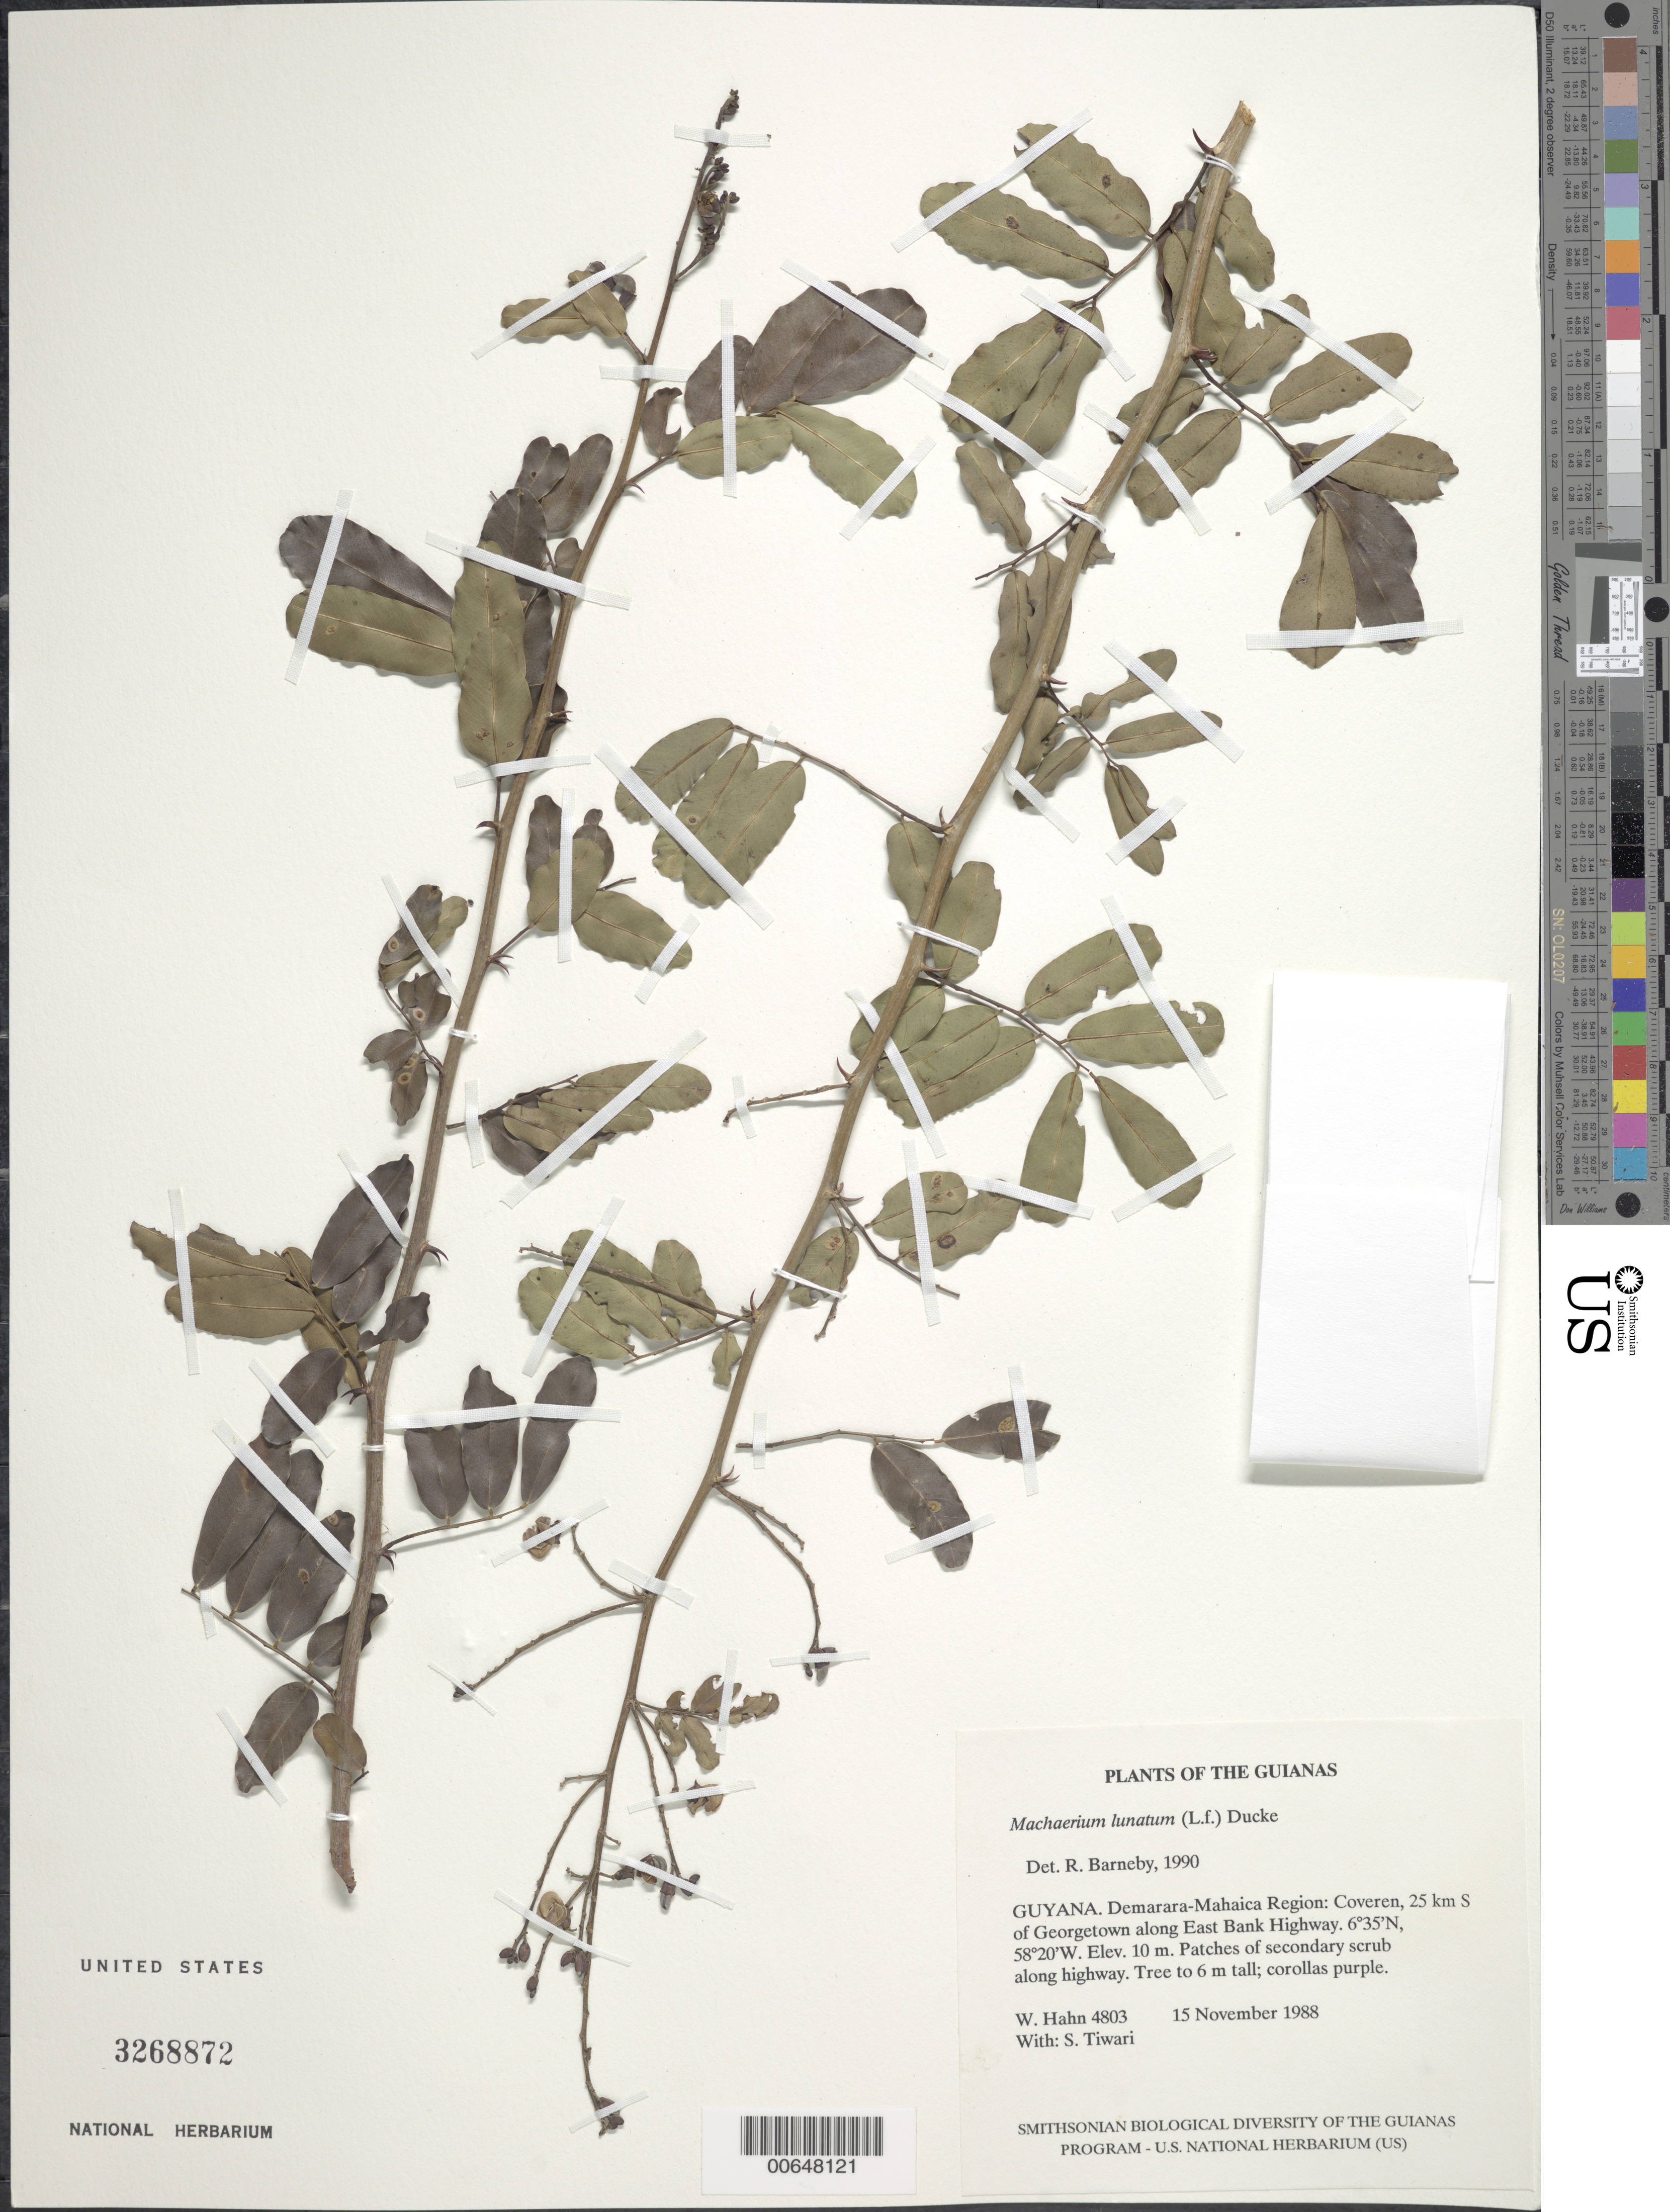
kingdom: Plantae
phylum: Tracheophyta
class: Magnoliopsida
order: Fabales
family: Fabaceae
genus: Machaerium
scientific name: Machaerium lunatum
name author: (L. f.) Ducke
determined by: Barneby, Rupert C., (NY)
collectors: W. Hahn & S. Tiwari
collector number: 4803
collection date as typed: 15 November 1988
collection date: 1988-11-15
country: Guyana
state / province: Demerara-Mahaica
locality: Coveren, 25 km S of Georgetown along East Bank Highway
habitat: Patches of secondary scrub along highway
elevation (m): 10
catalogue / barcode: US 3268872